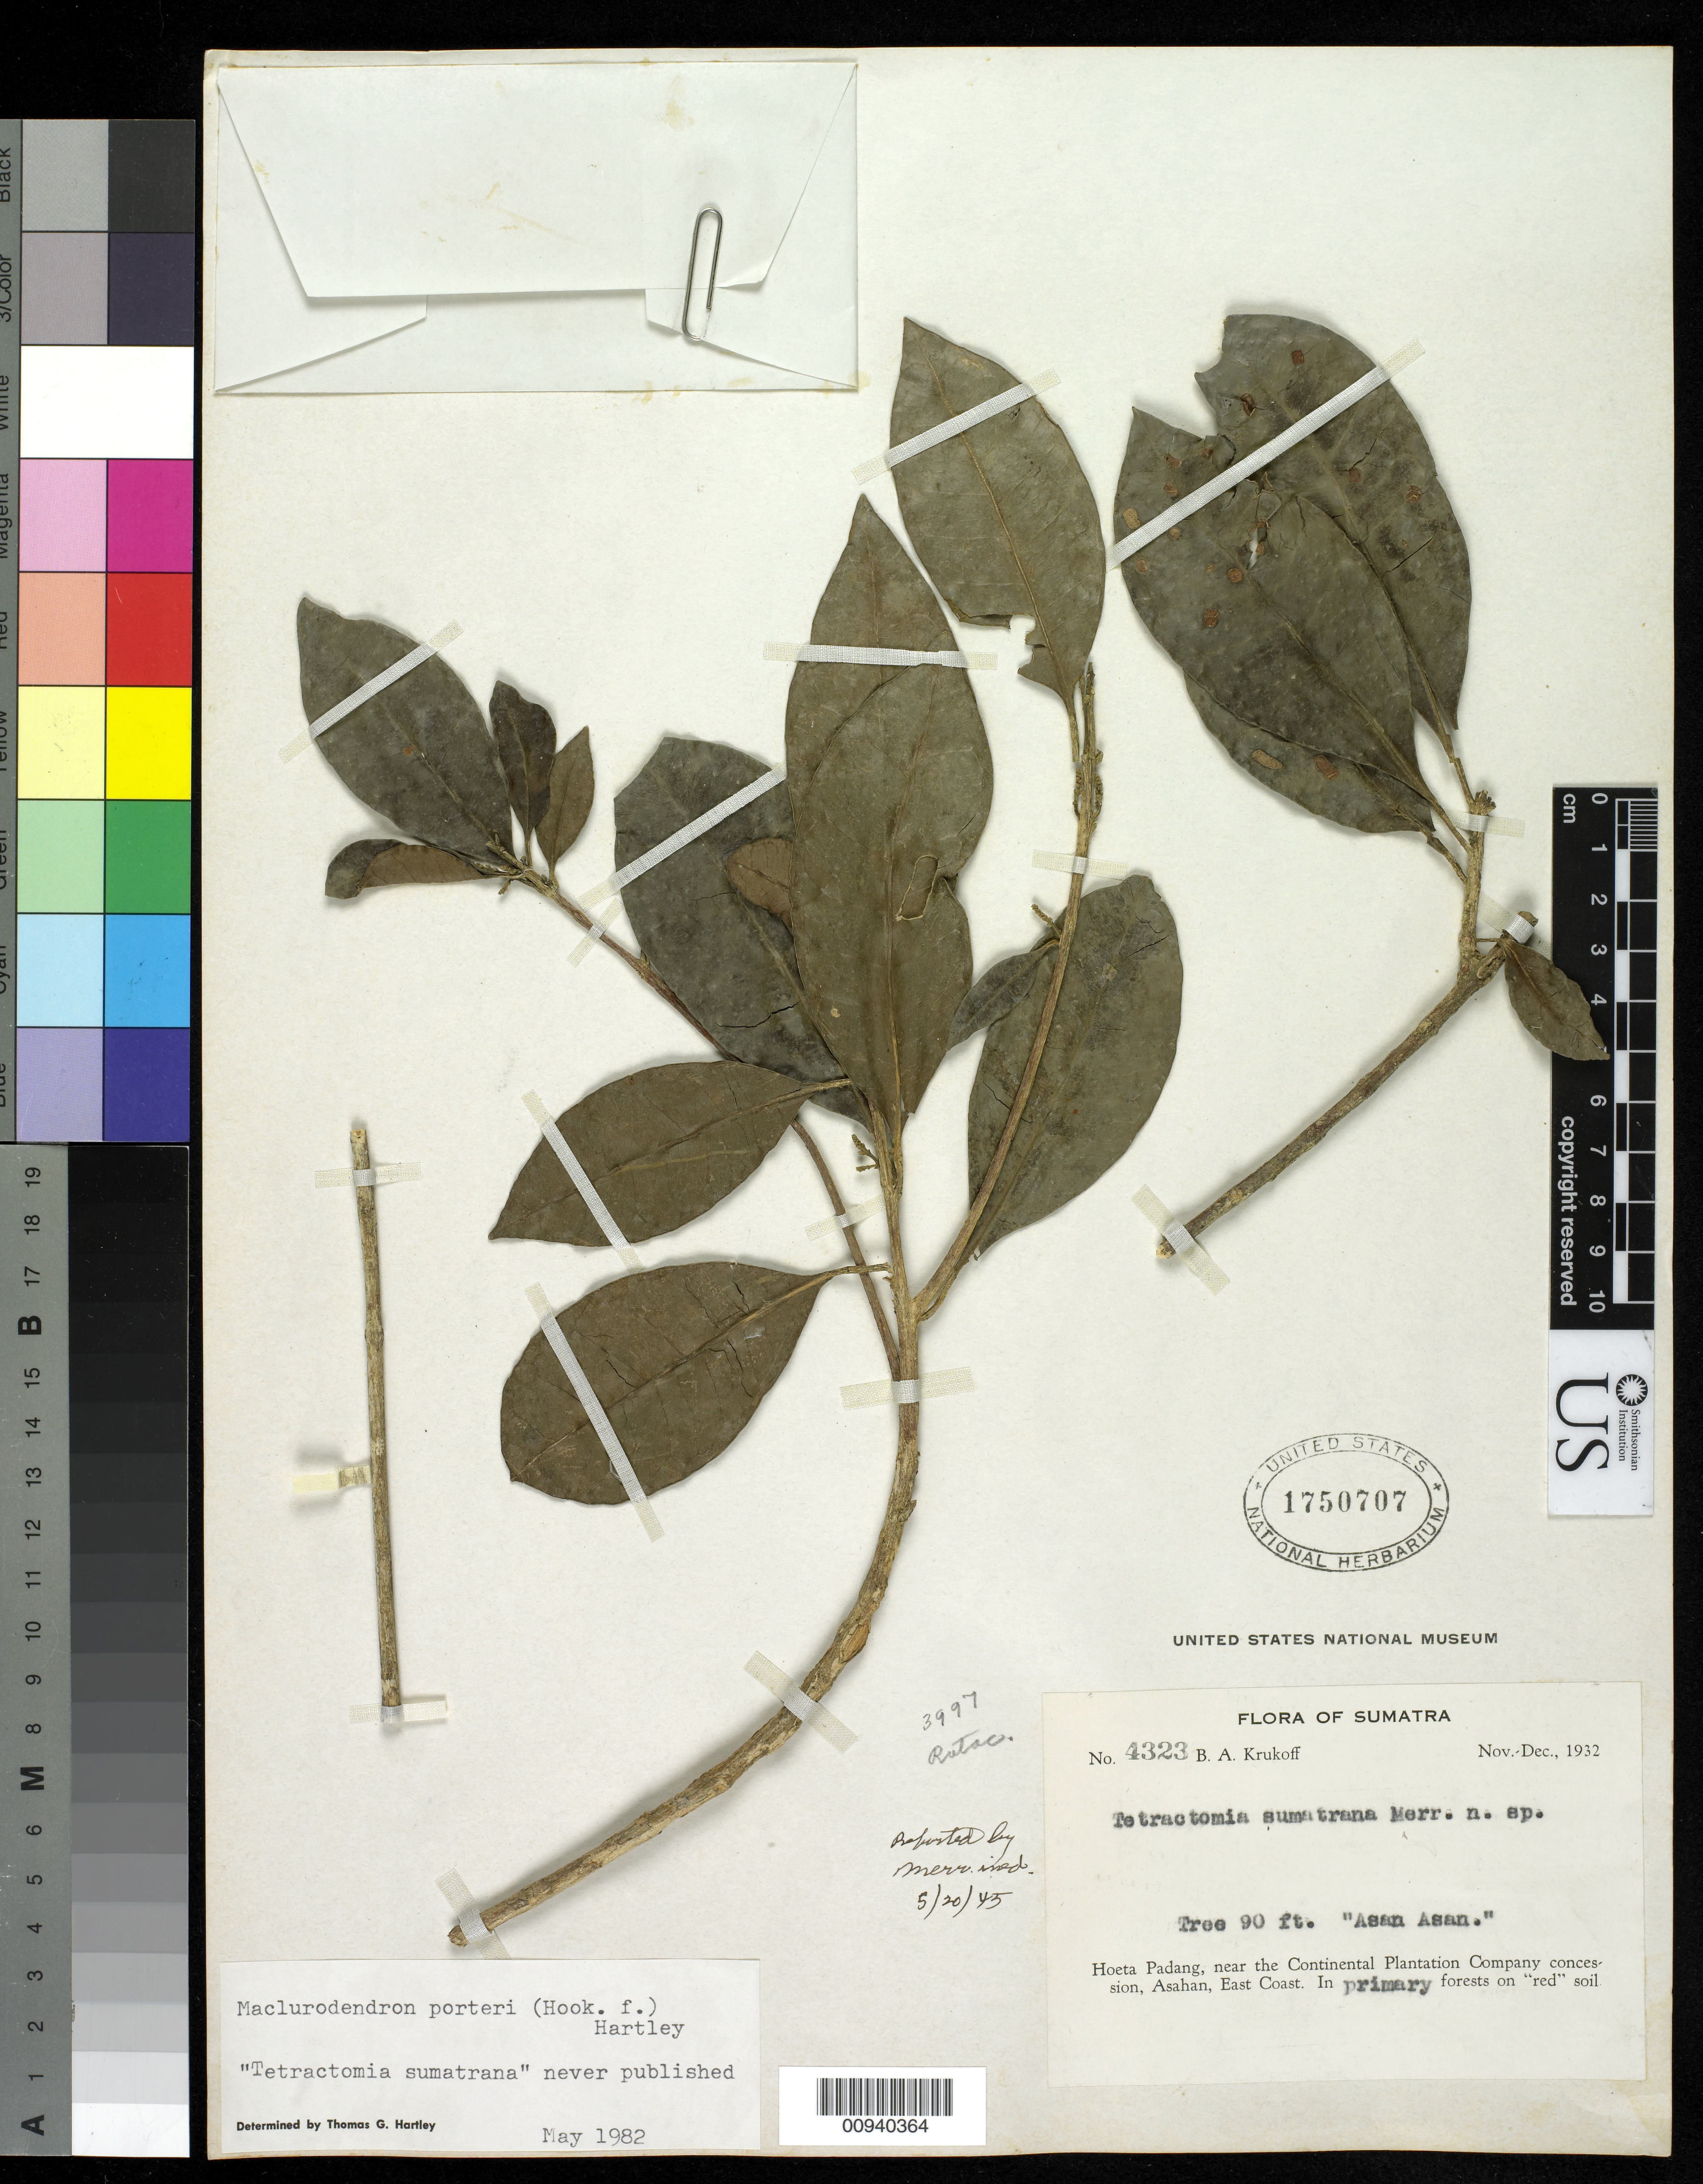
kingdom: Plantae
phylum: Tracheophyta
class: Magnoliopsida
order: Sapindales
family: Rutaceae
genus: Maclurodendron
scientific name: Maclurodendron porteri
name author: (Hook. f.) T.G. Hartley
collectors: B. A. Krukoff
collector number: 4323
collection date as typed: Nov 1932 to Dec 1932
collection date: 1932-11/1932-12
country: Indonesia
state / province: Sumatra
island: Sumatra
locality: Hoeta Padang, near the Continental Plantation Company concession, Asahan, East Coast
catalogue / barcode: US 1750707